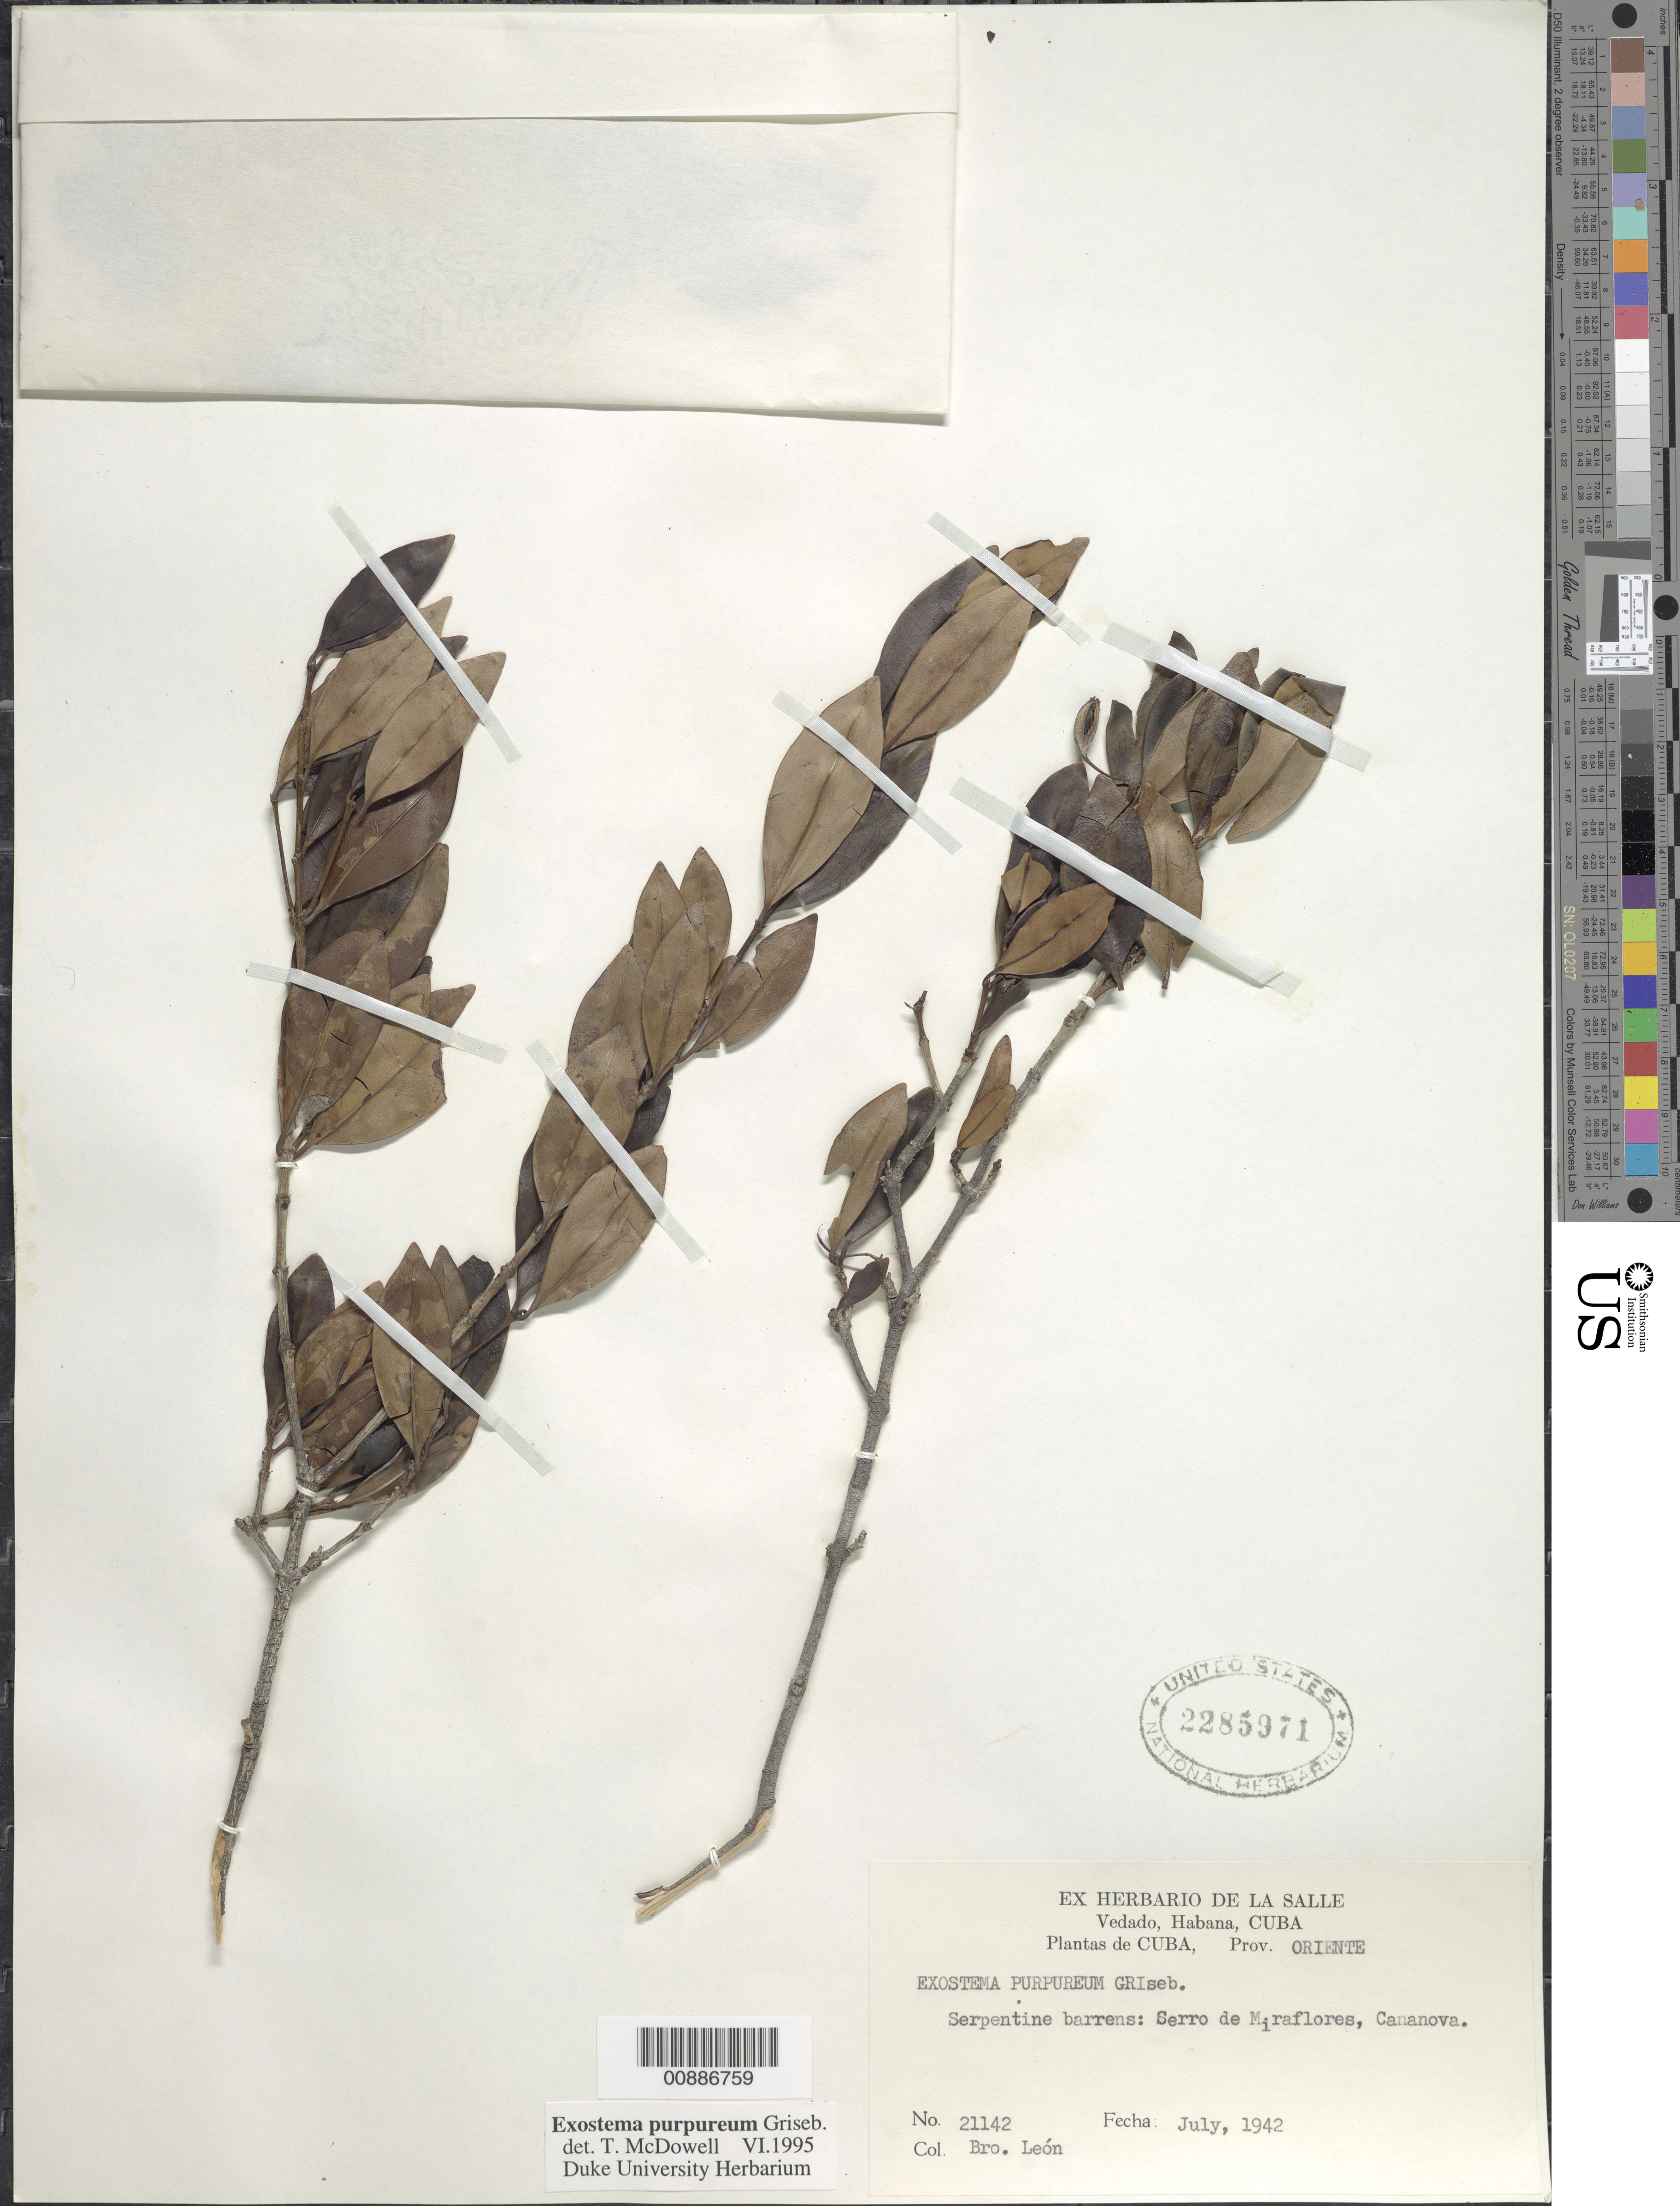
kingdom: Plantae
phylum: Tracheophyta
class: Magnoliopsida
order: Gentianales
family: Rubiaceae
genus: Exostema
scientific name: Exostema purpureum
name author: Griseb.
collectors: Bro. León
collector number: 21142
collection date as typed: Jul 1942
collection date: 1942-07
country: Cuba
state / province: Oriente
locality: Serro de Miraflores, Cananova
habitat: Serpentine barrens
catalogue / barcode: US 2285971